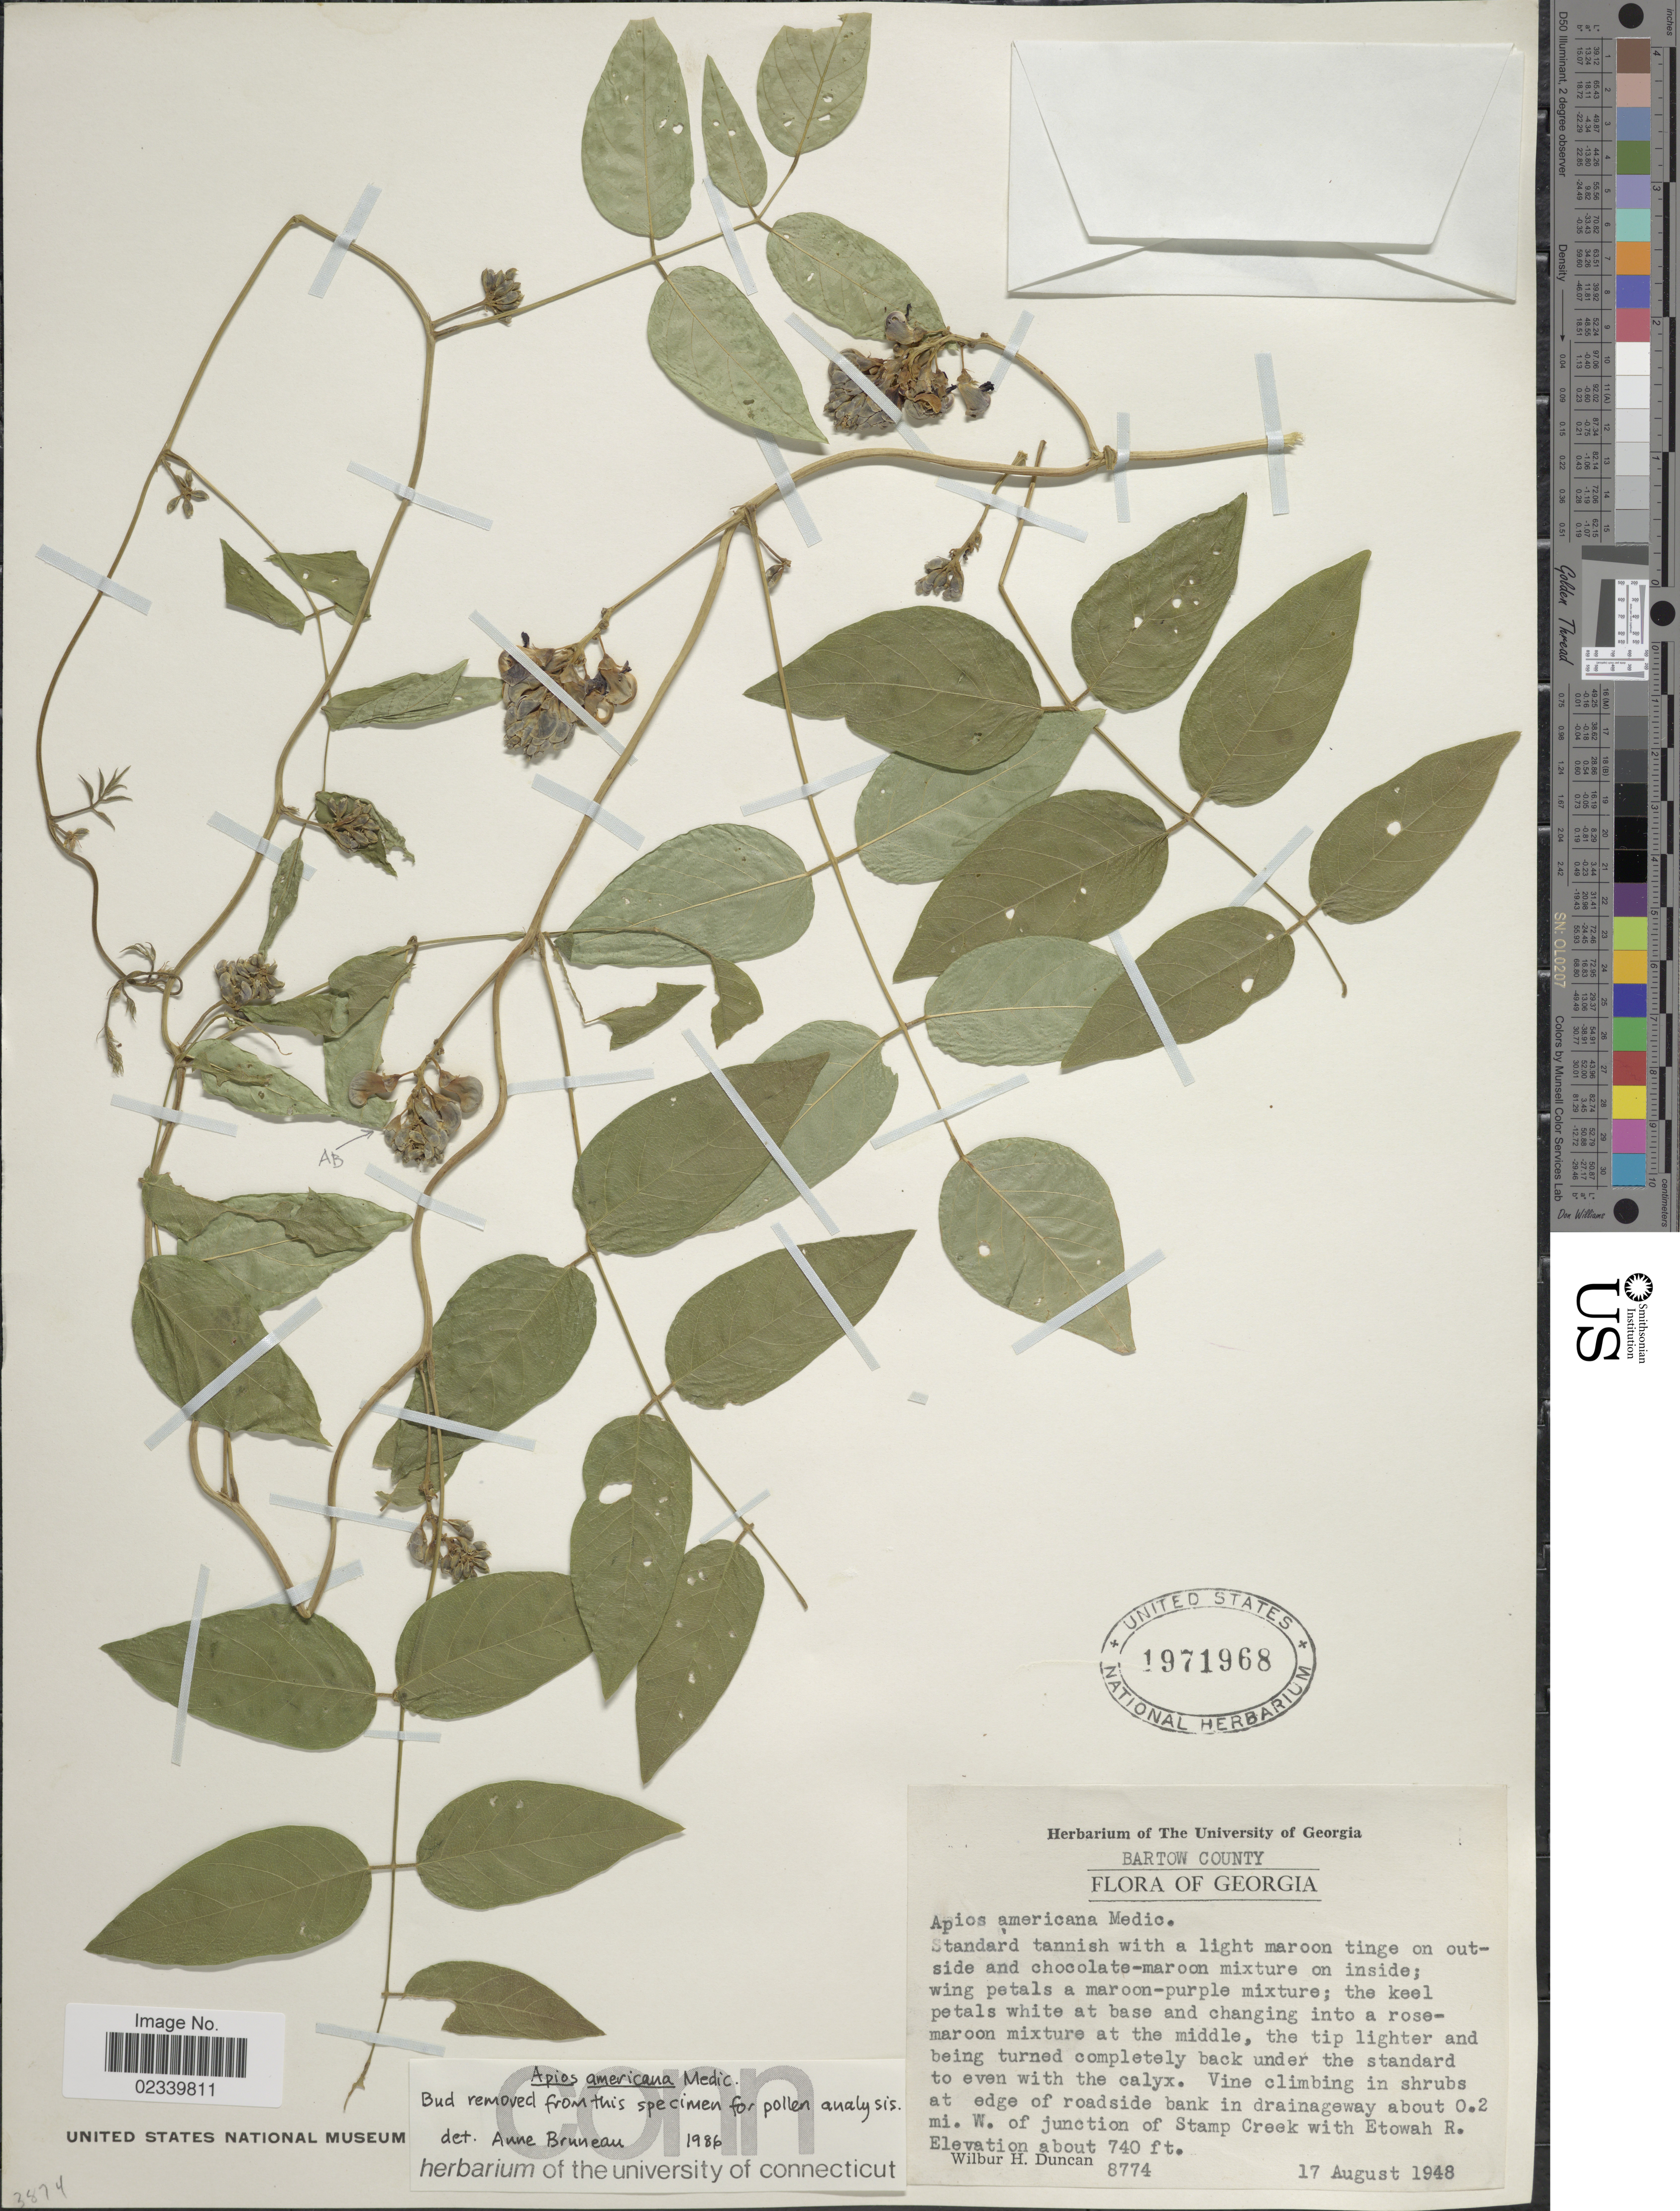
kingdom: Plantae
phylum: Tracheophyta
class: Magnoliopsida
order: Fabales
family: Fabaceae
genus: Apios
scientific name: Apios americana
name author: Medik.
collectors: W. H. Duncan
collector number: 8774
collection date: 1948-08-17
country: United States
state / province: Georgia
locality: Bartow County, At edge of roadside bank in drainageway about 0.2 mi. W. of junction of Stamp Creek with Etowah R.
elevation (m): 226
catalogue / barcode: US 1971968